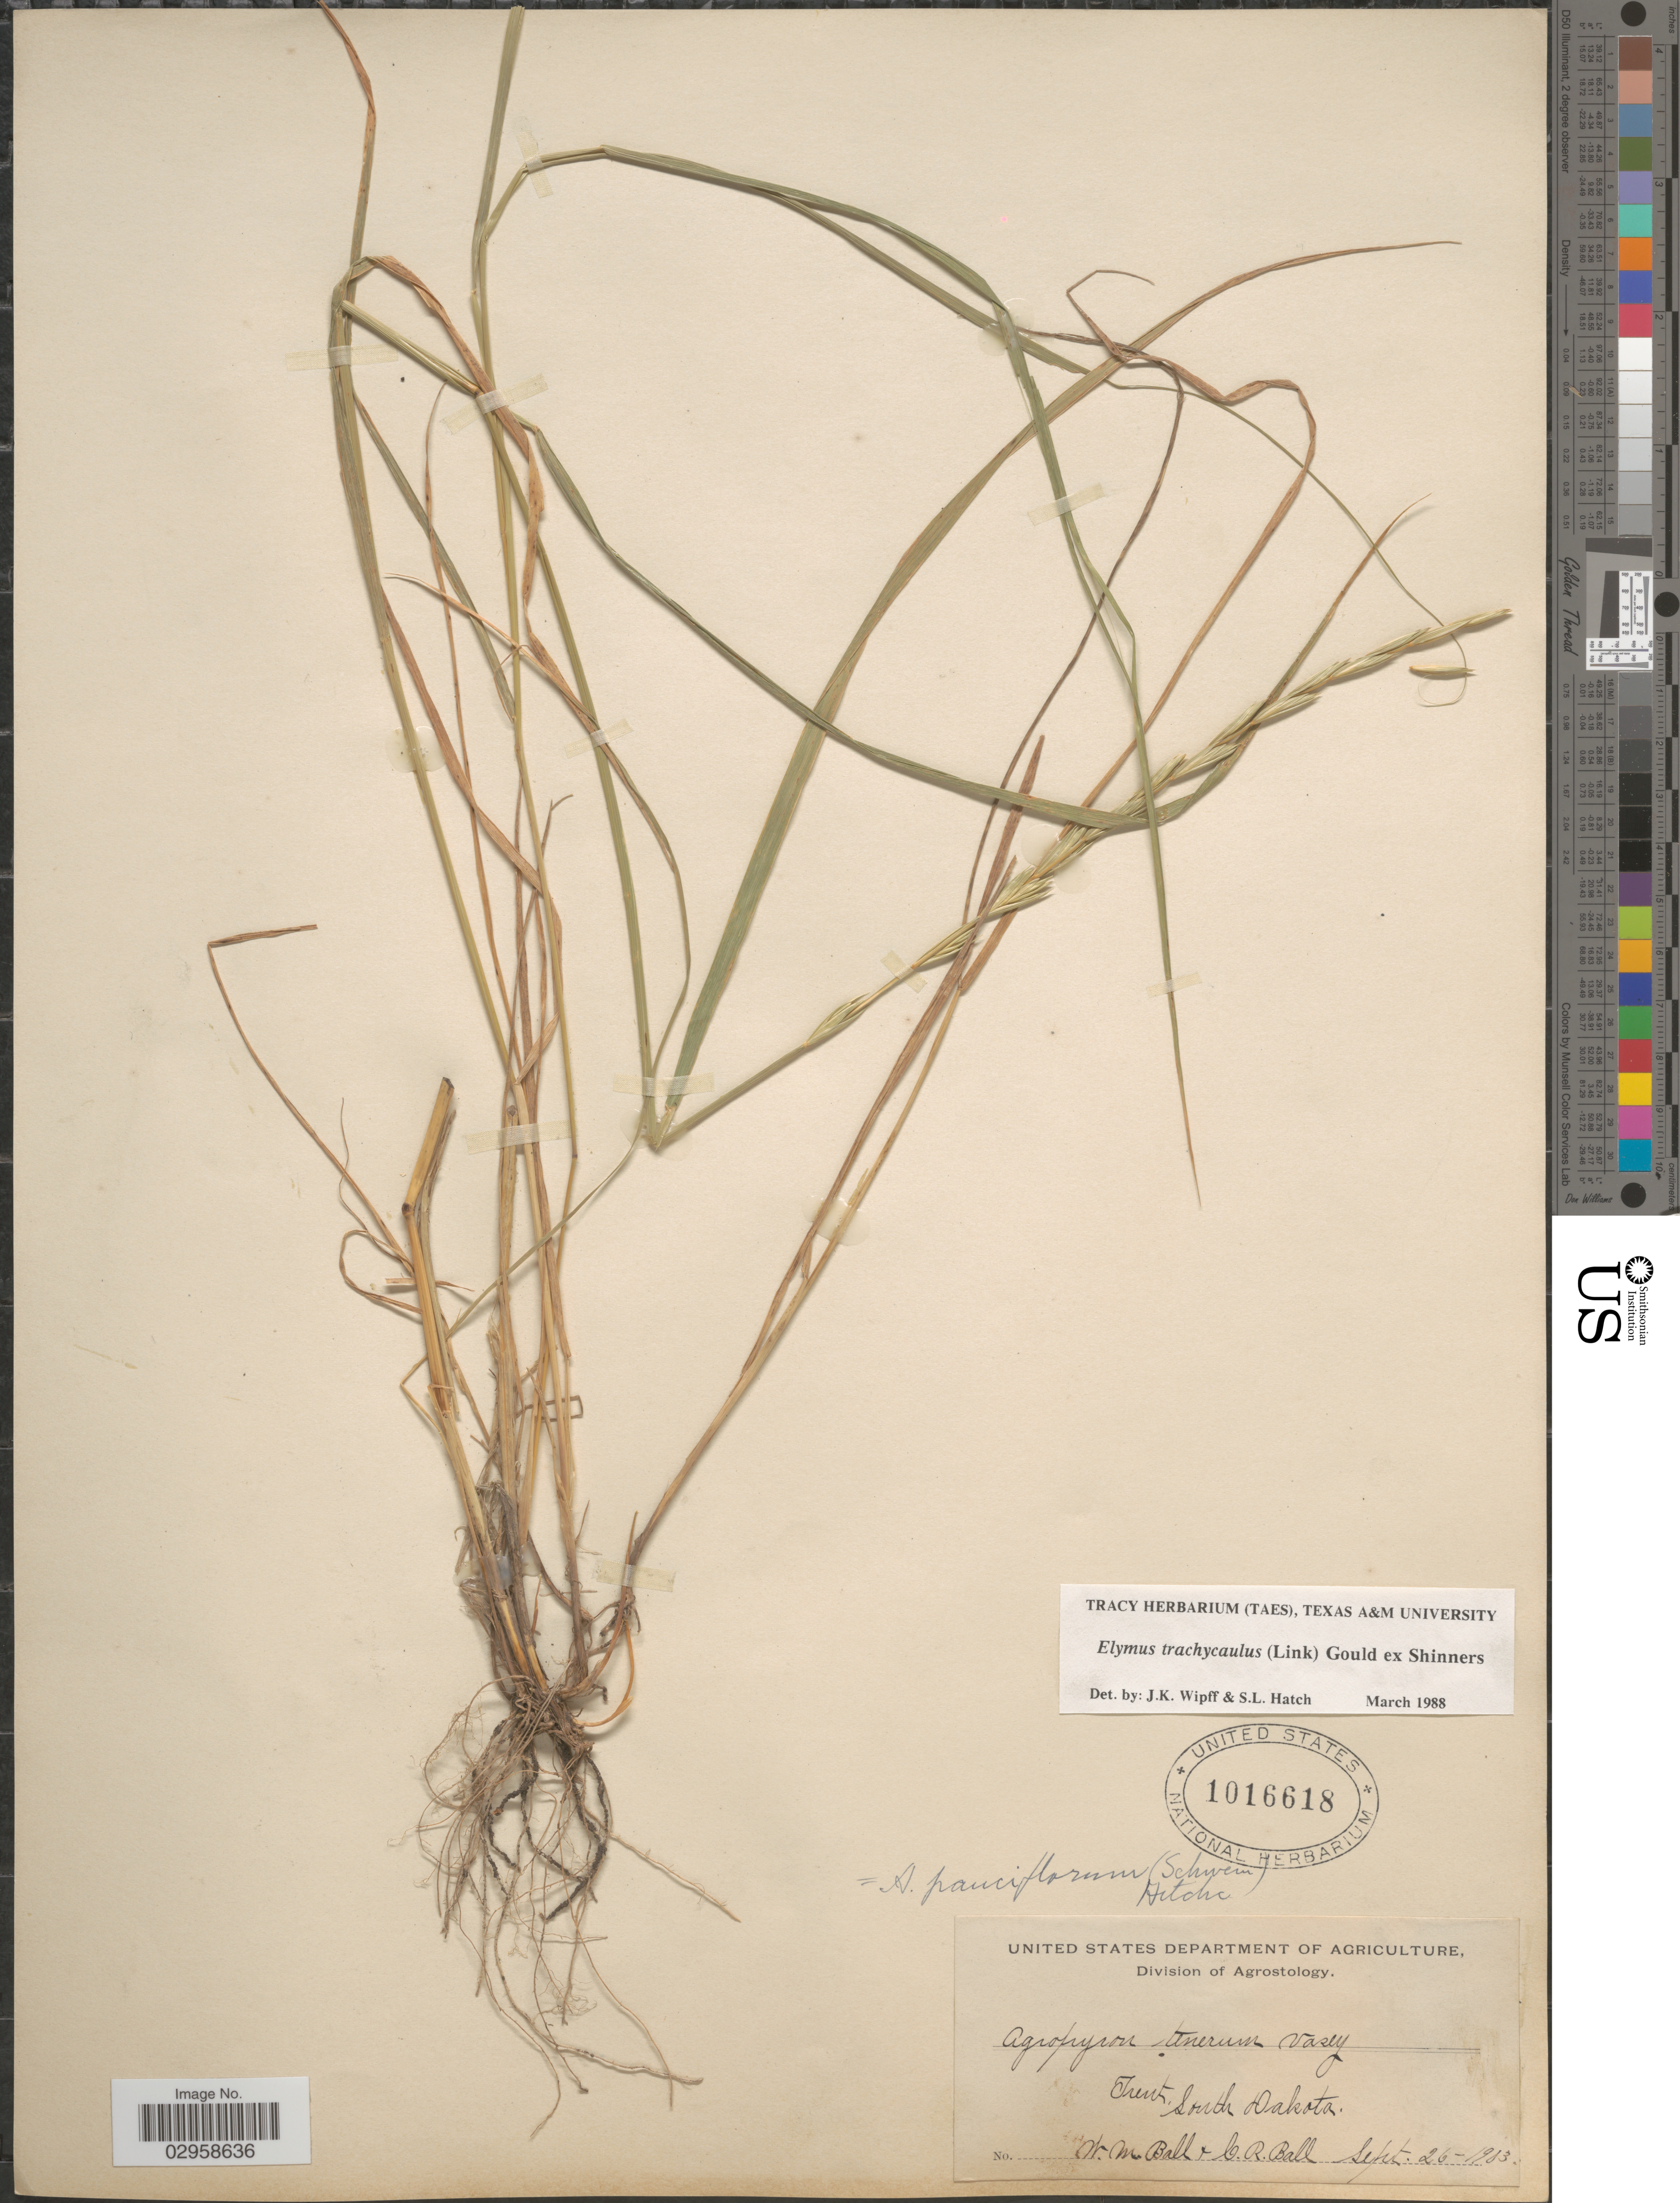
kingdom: Plantae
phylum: Tracheophyta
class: Liliopsida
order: Poales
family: Poaceae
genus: Elymus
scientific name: Elymus trachycaulus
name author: (Link) Gould ex Shinners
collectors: W. Ball & C. R. Ball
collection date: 1903-09-26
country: United States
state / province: South Dakota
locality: Trent.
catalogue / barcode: US 1016618